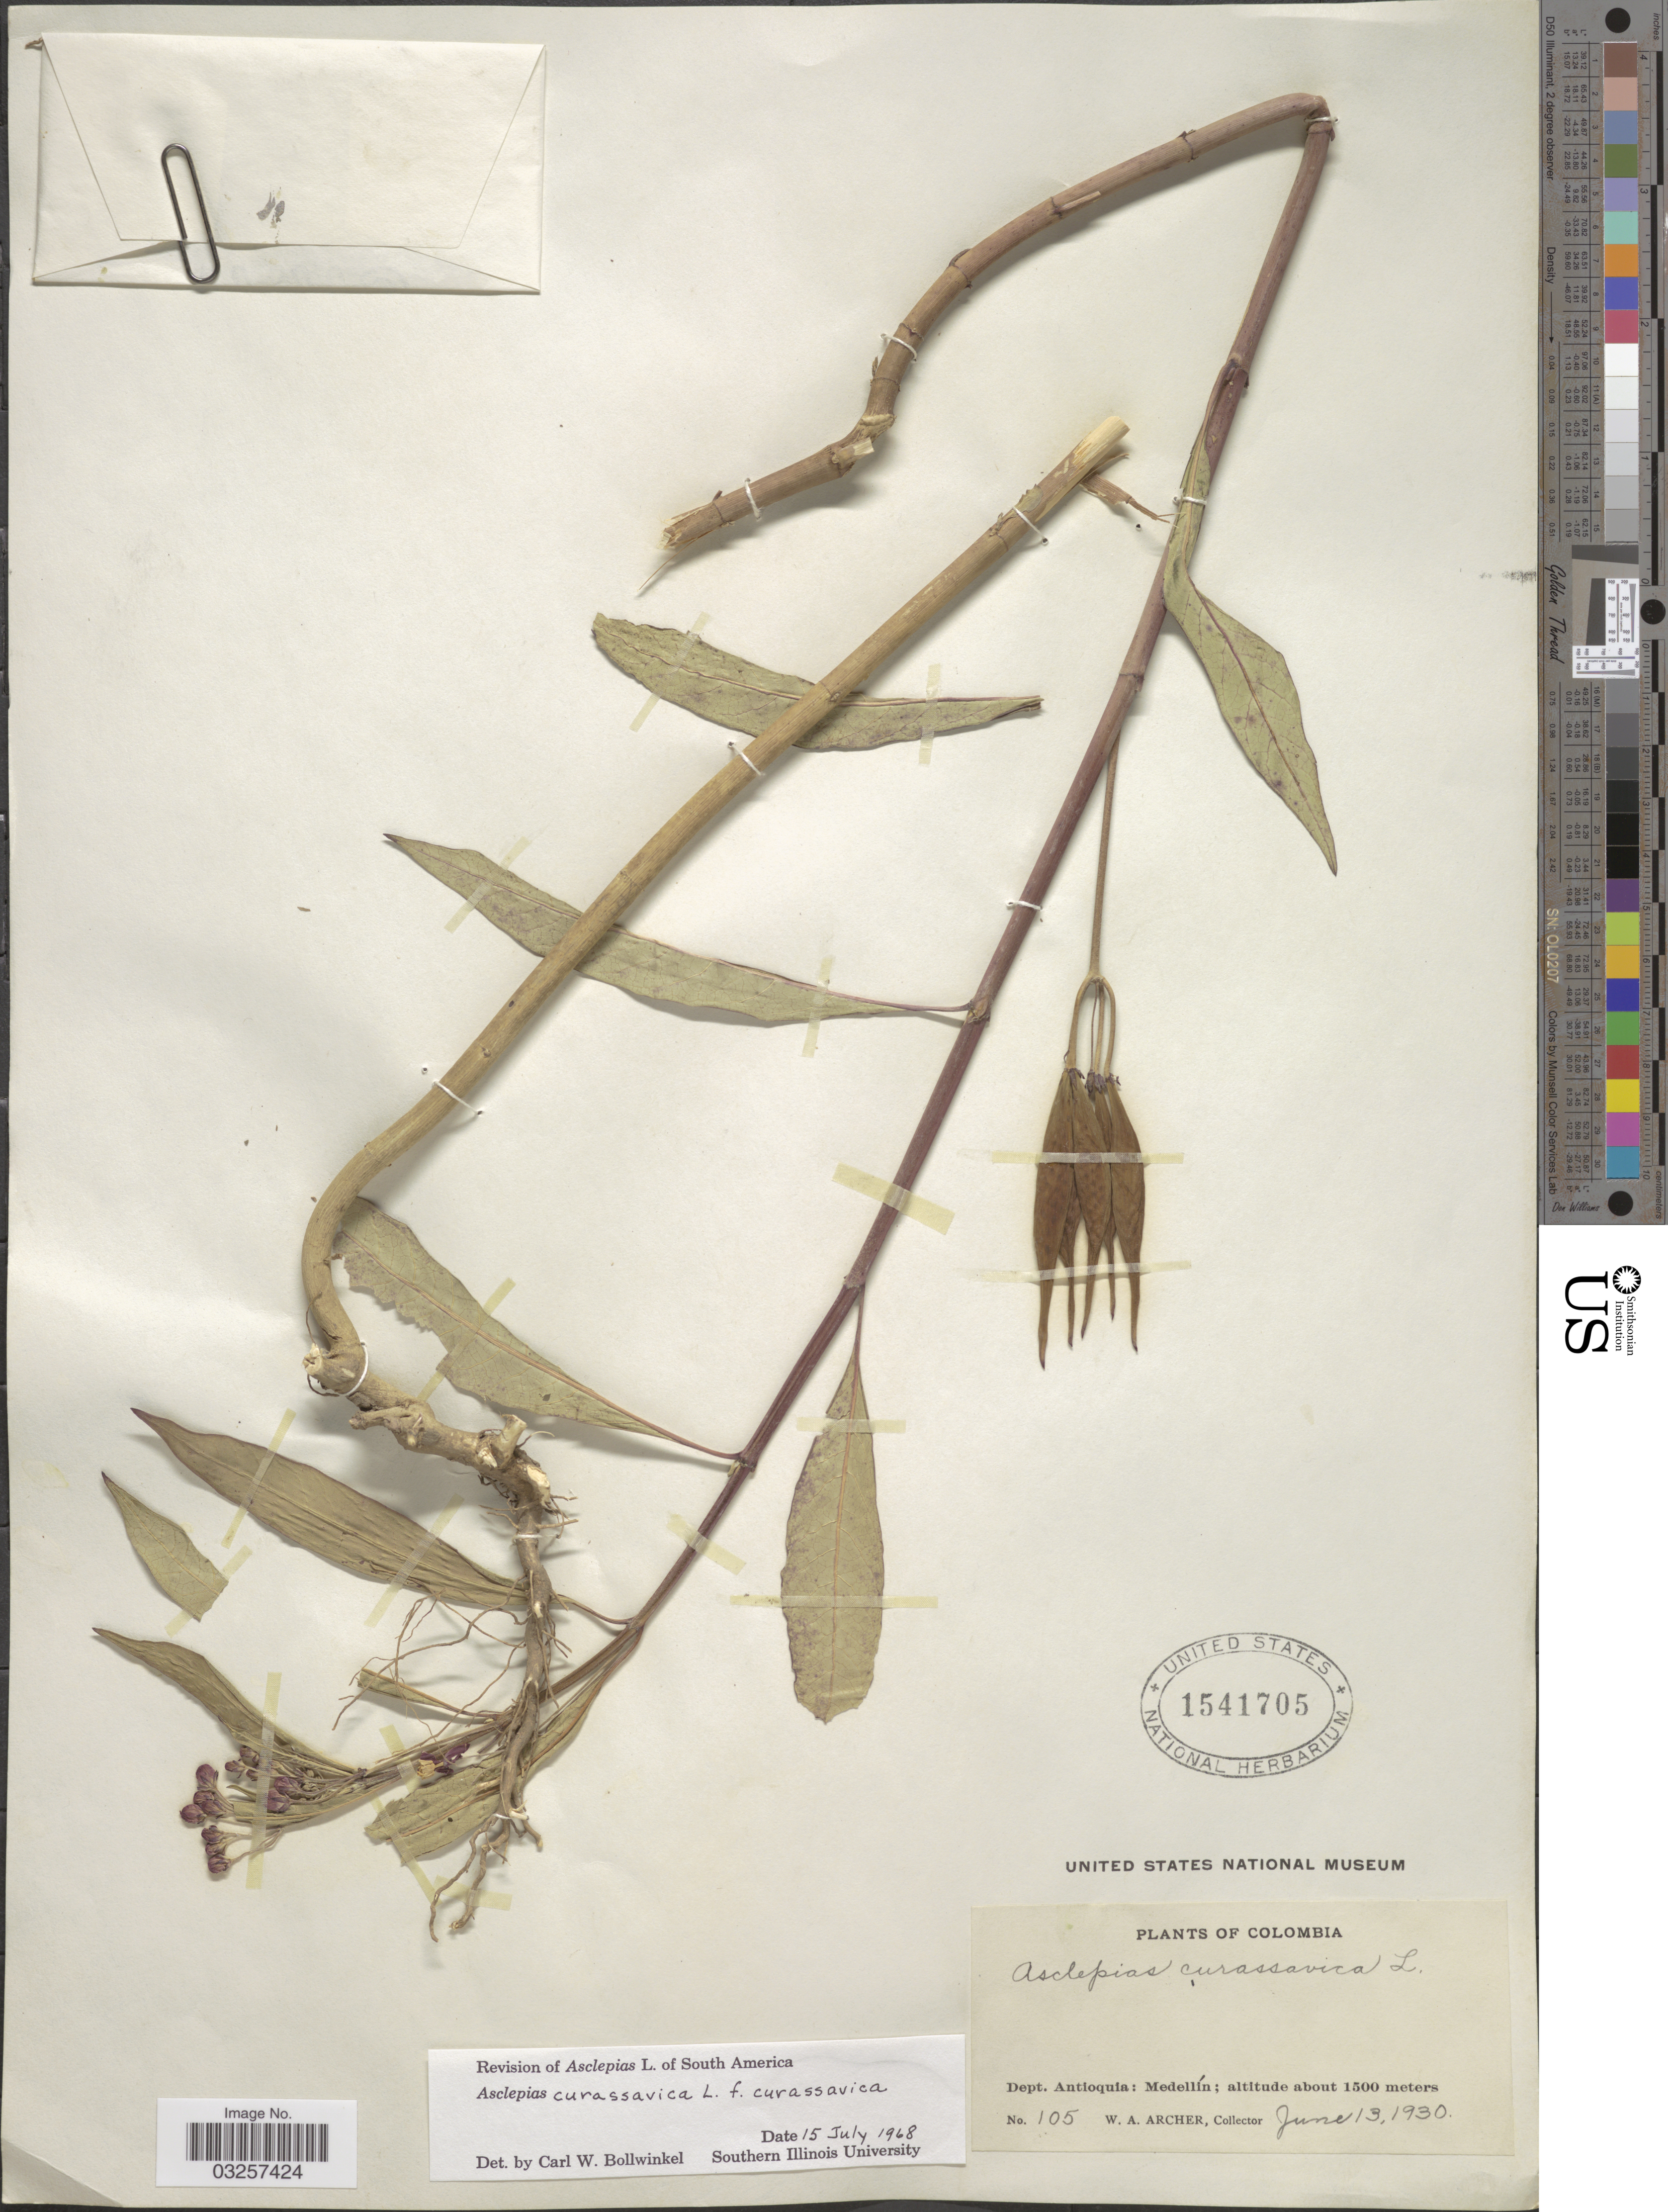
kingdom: Plantae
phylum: Tracheophyta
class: Magnoliopsida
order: Gentianales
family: Apocynaceae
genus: Asclepias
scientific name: Asclepias curassavica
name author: L.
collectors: W. Archer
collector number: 105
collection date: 1930-06-13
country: Colombia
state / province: Antioquia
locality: Dept. Antioquia: Medellín.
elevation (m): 1500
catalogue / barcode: US 1541705